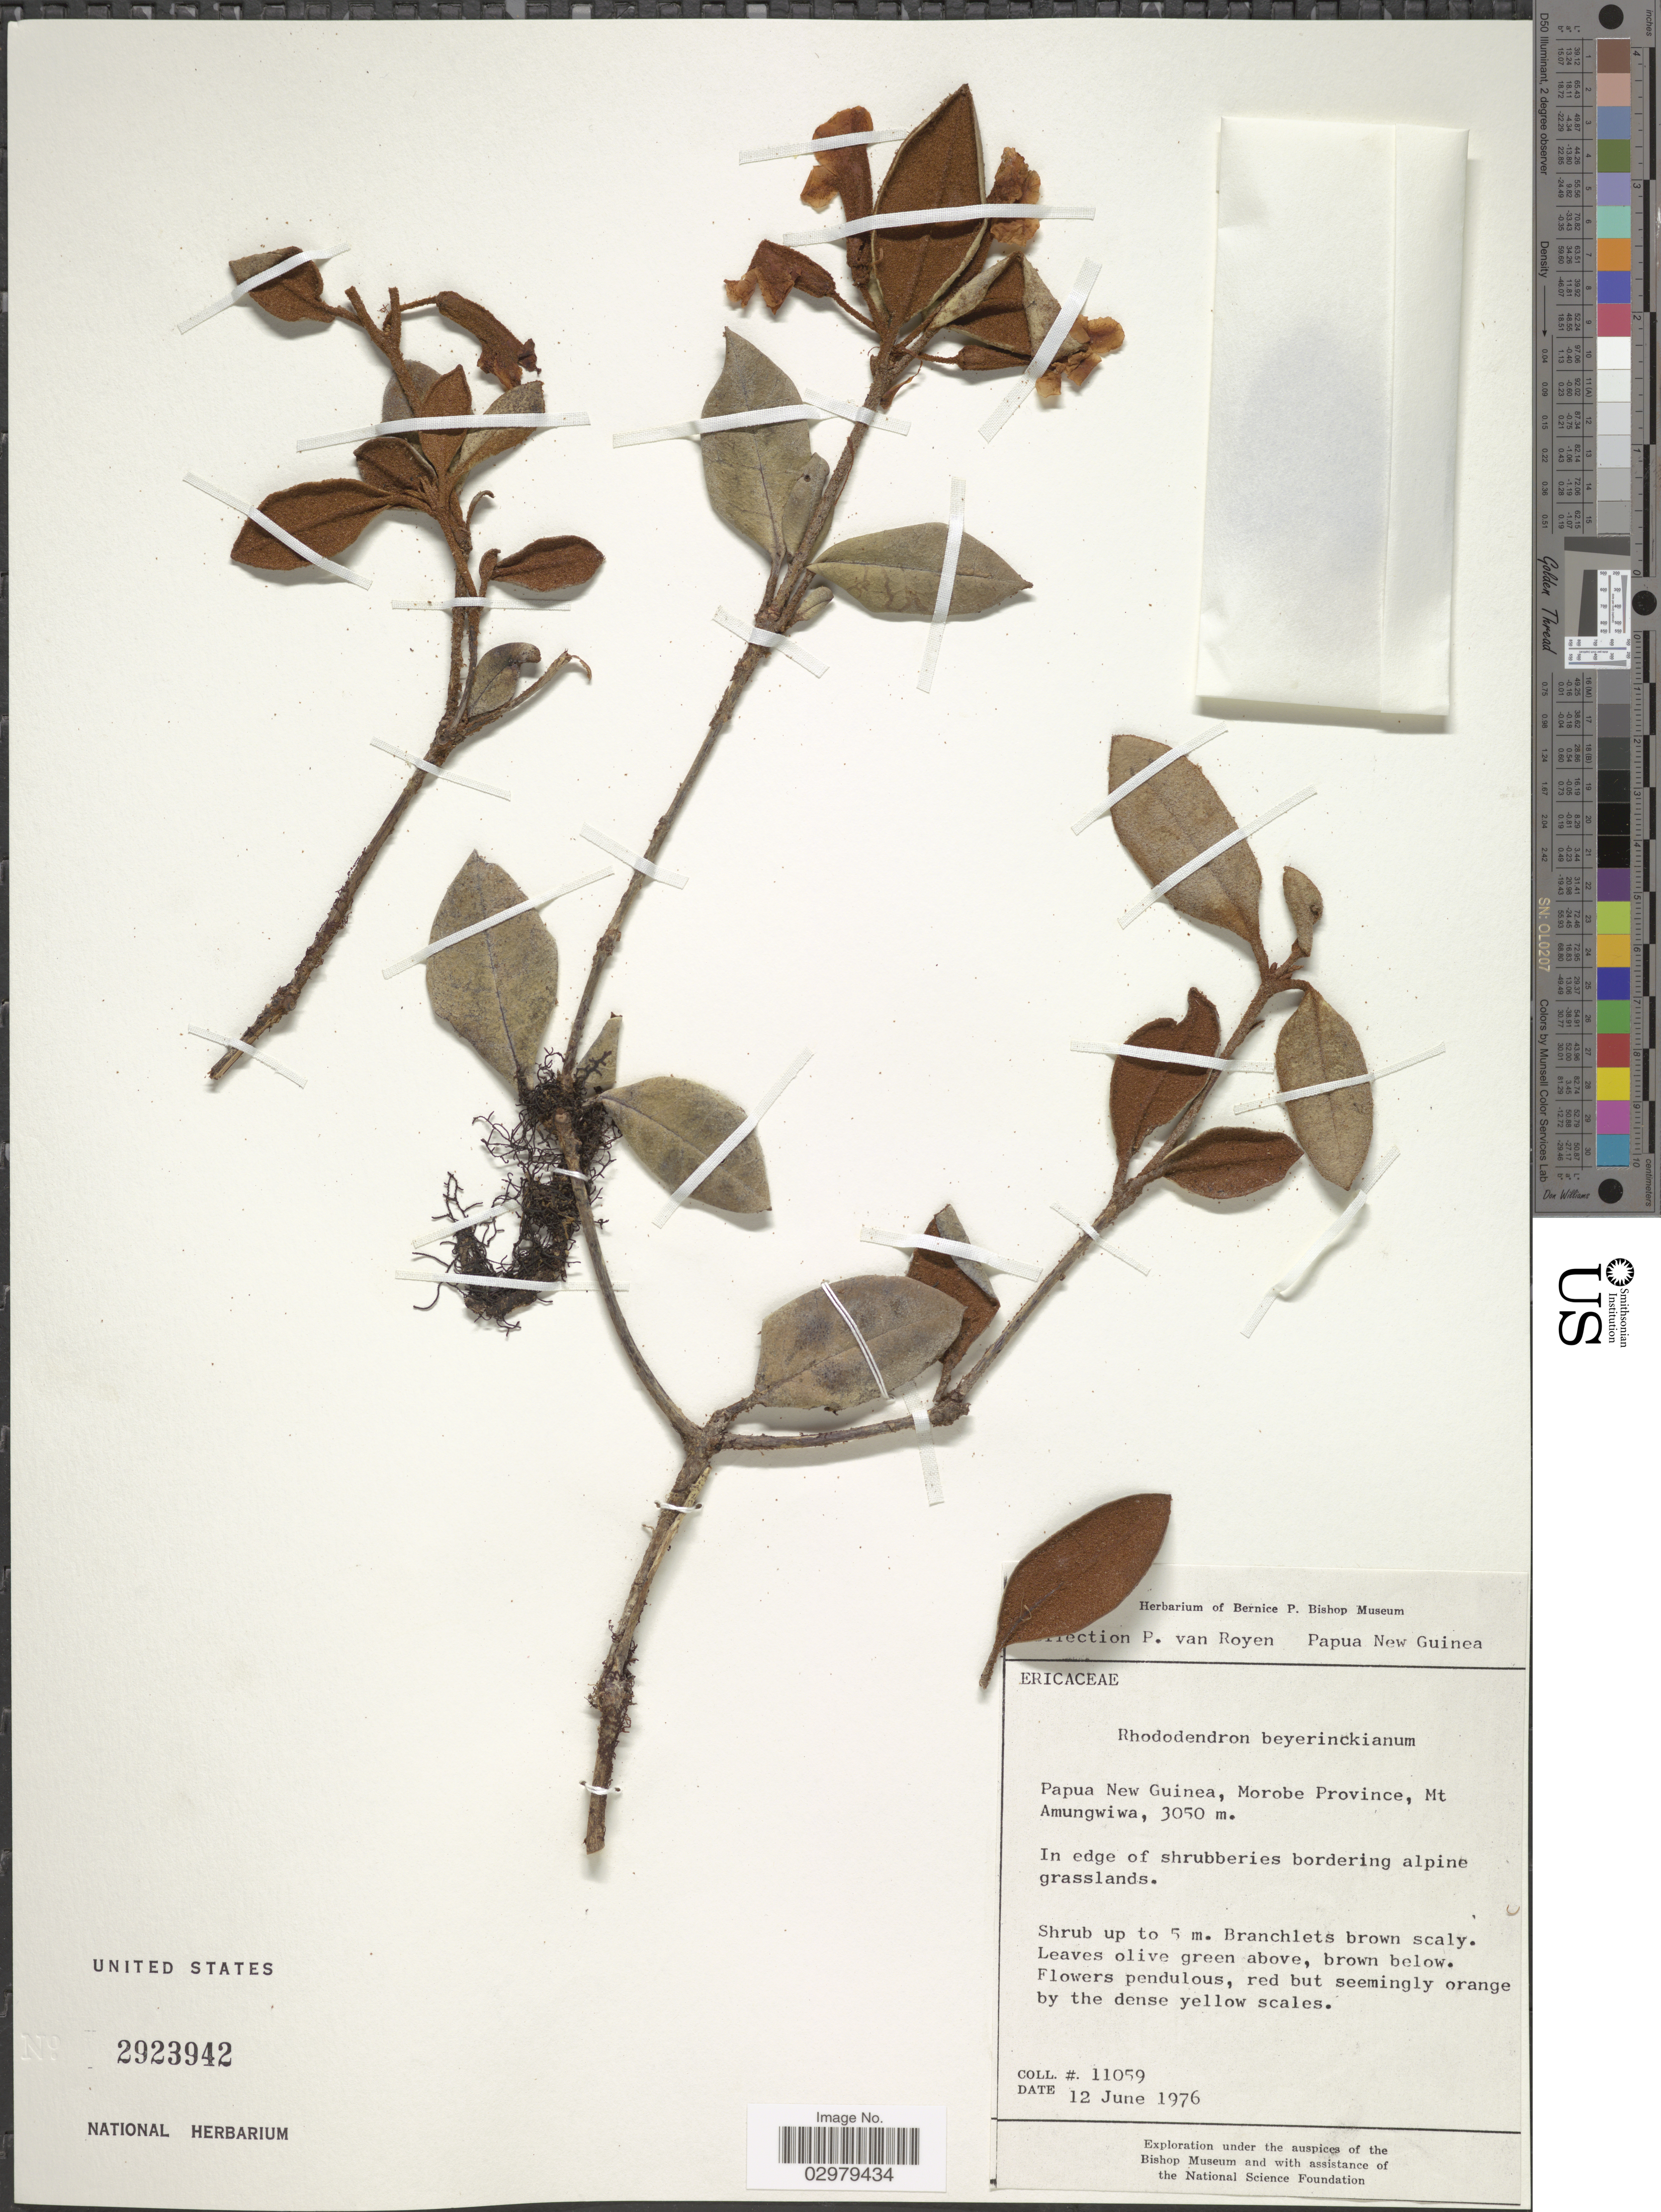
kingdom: Plantae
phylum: Tracheophyta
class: Magnoliopsida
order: Ericales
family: Ericaceae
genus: Rhododendron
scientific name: Rhododendron beyerinckianum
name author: Koord.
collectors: P. van Royen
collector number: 11059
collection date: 1976-06-12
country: Papua New Guinea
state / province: Morobe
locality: Mt. Amungwiwa.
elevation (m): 3050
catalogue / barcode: US 2923942